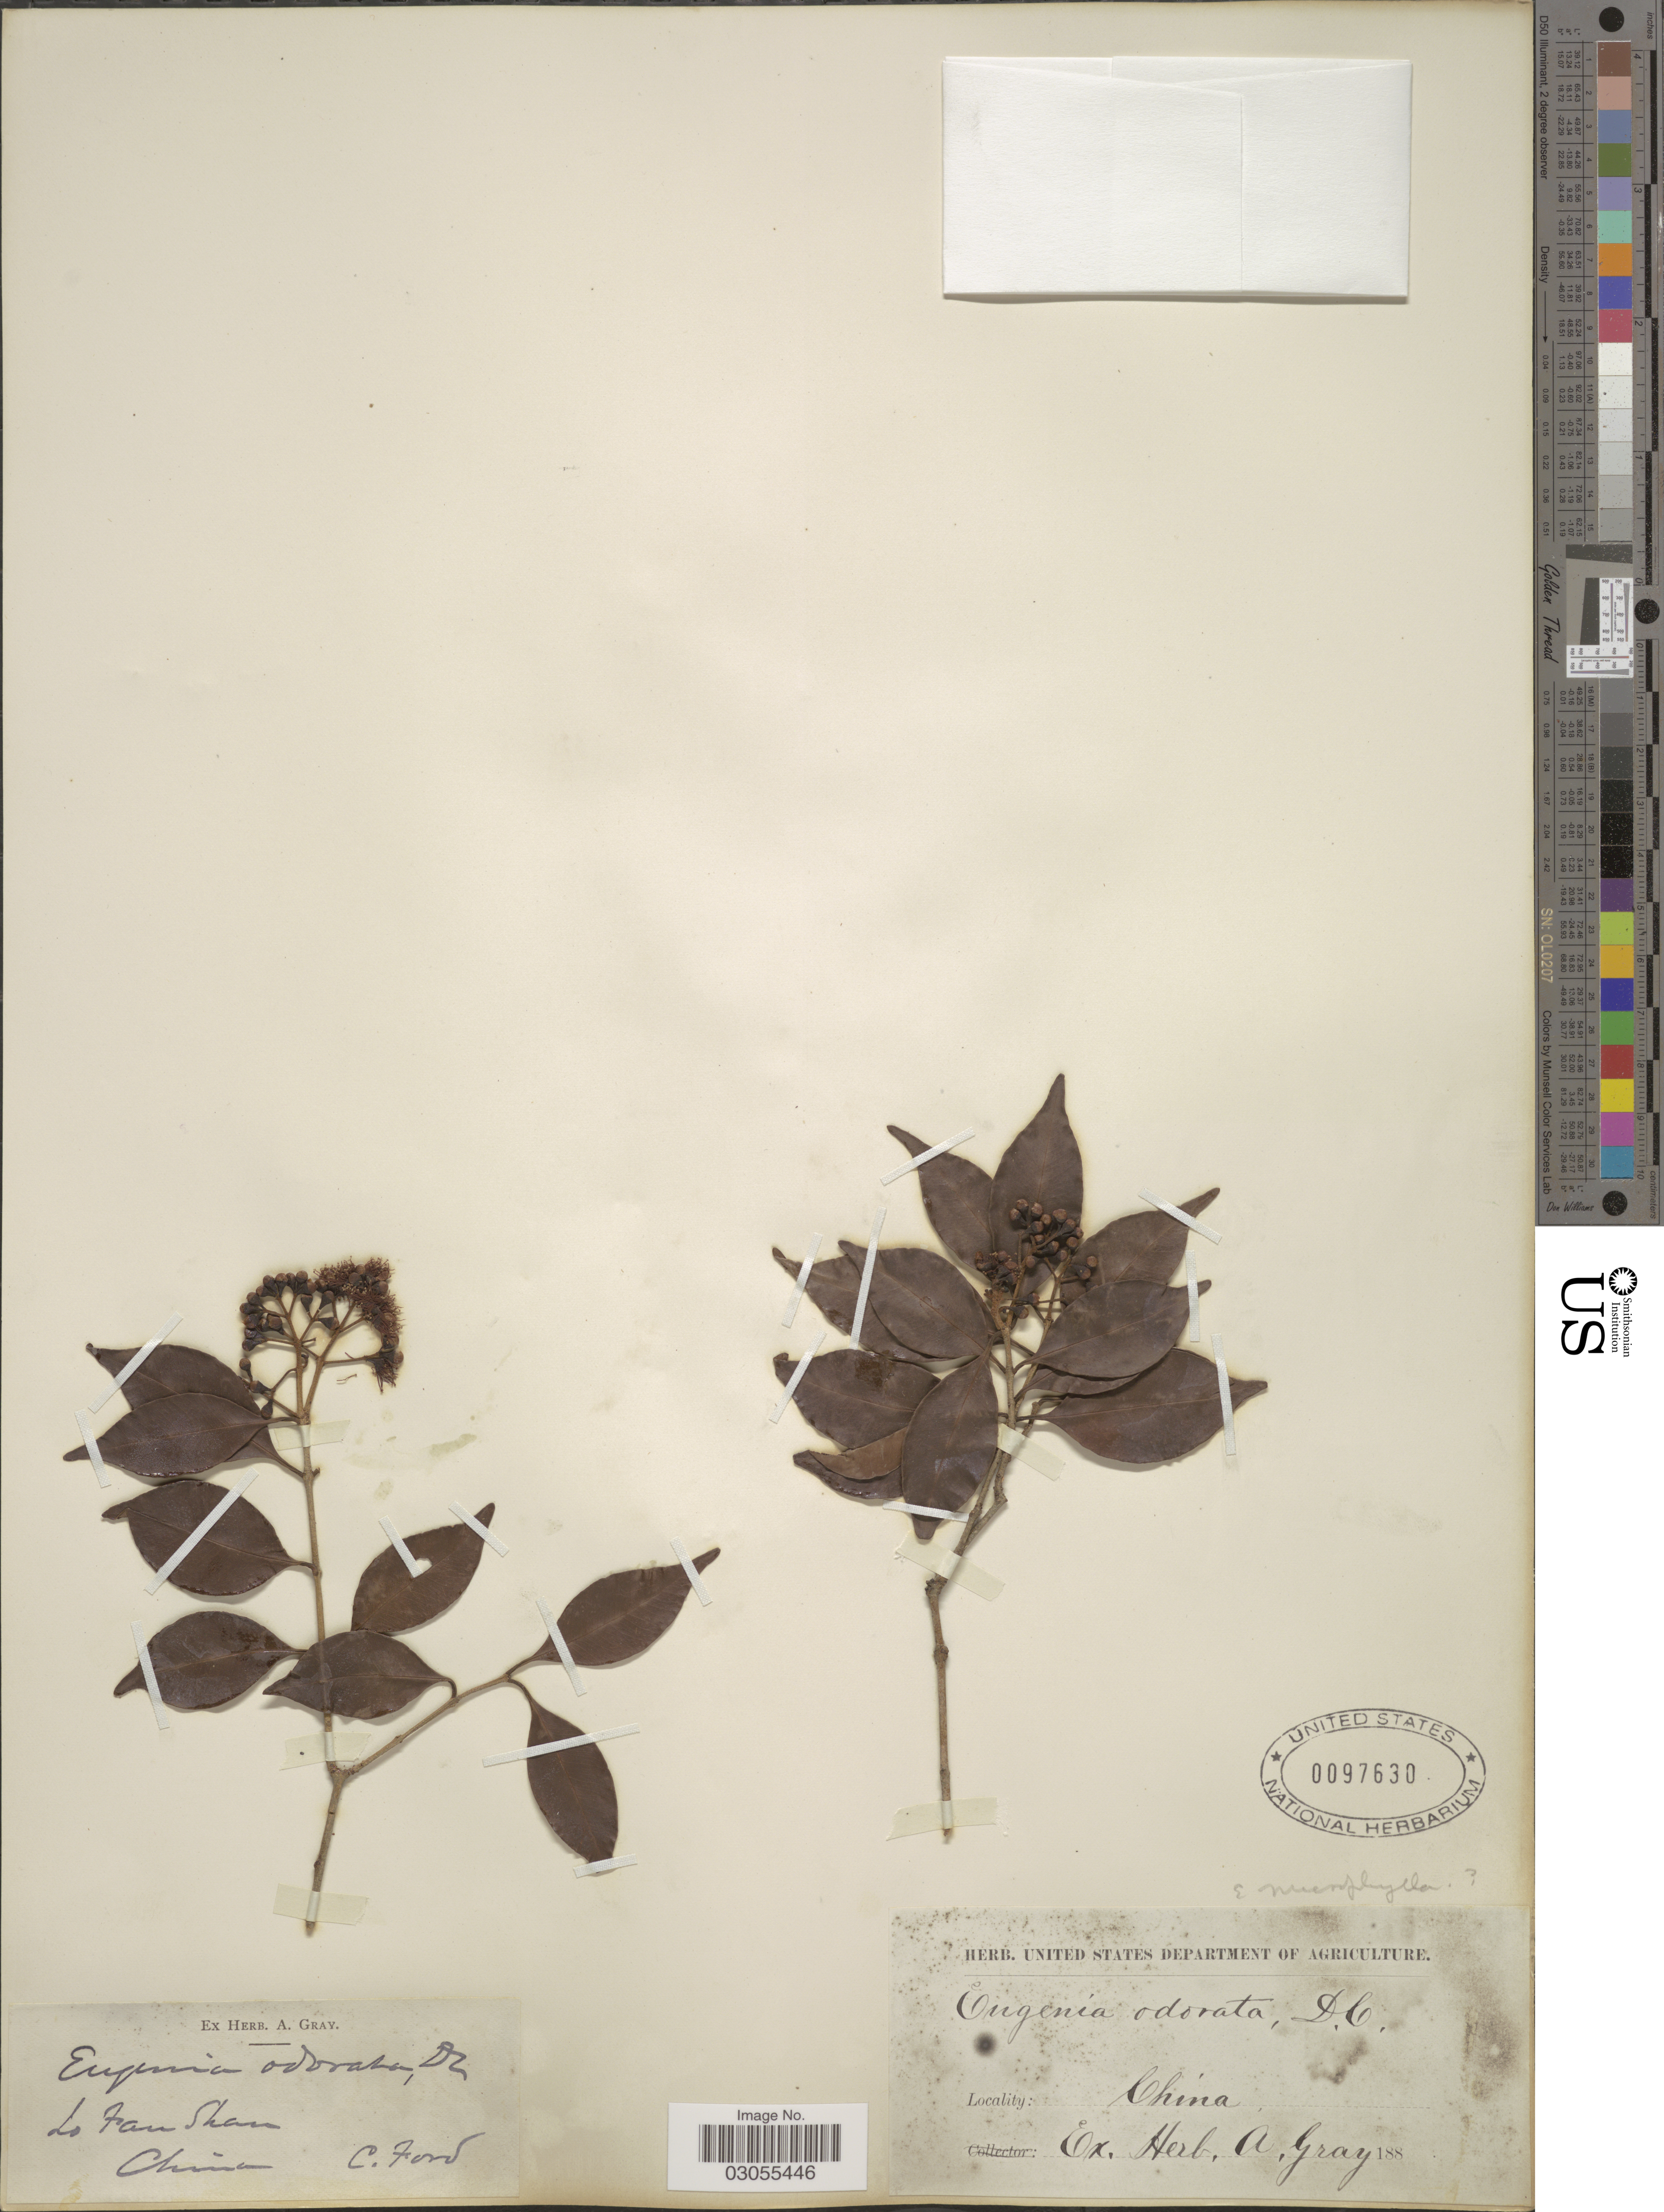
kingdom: Plantae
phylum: Tracheophyta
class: Magnoliopsida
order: Myrtales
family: Myrtaceae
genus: Syzygium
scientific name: Syzygium sp.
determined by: Strong, Mark T., (BOT), Smithsonian Institution - National Museum of Natural History (UNITED STATES)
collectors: C. Ford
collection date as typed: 188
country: China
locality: Lo Fau Shan.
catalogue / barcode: US 97630